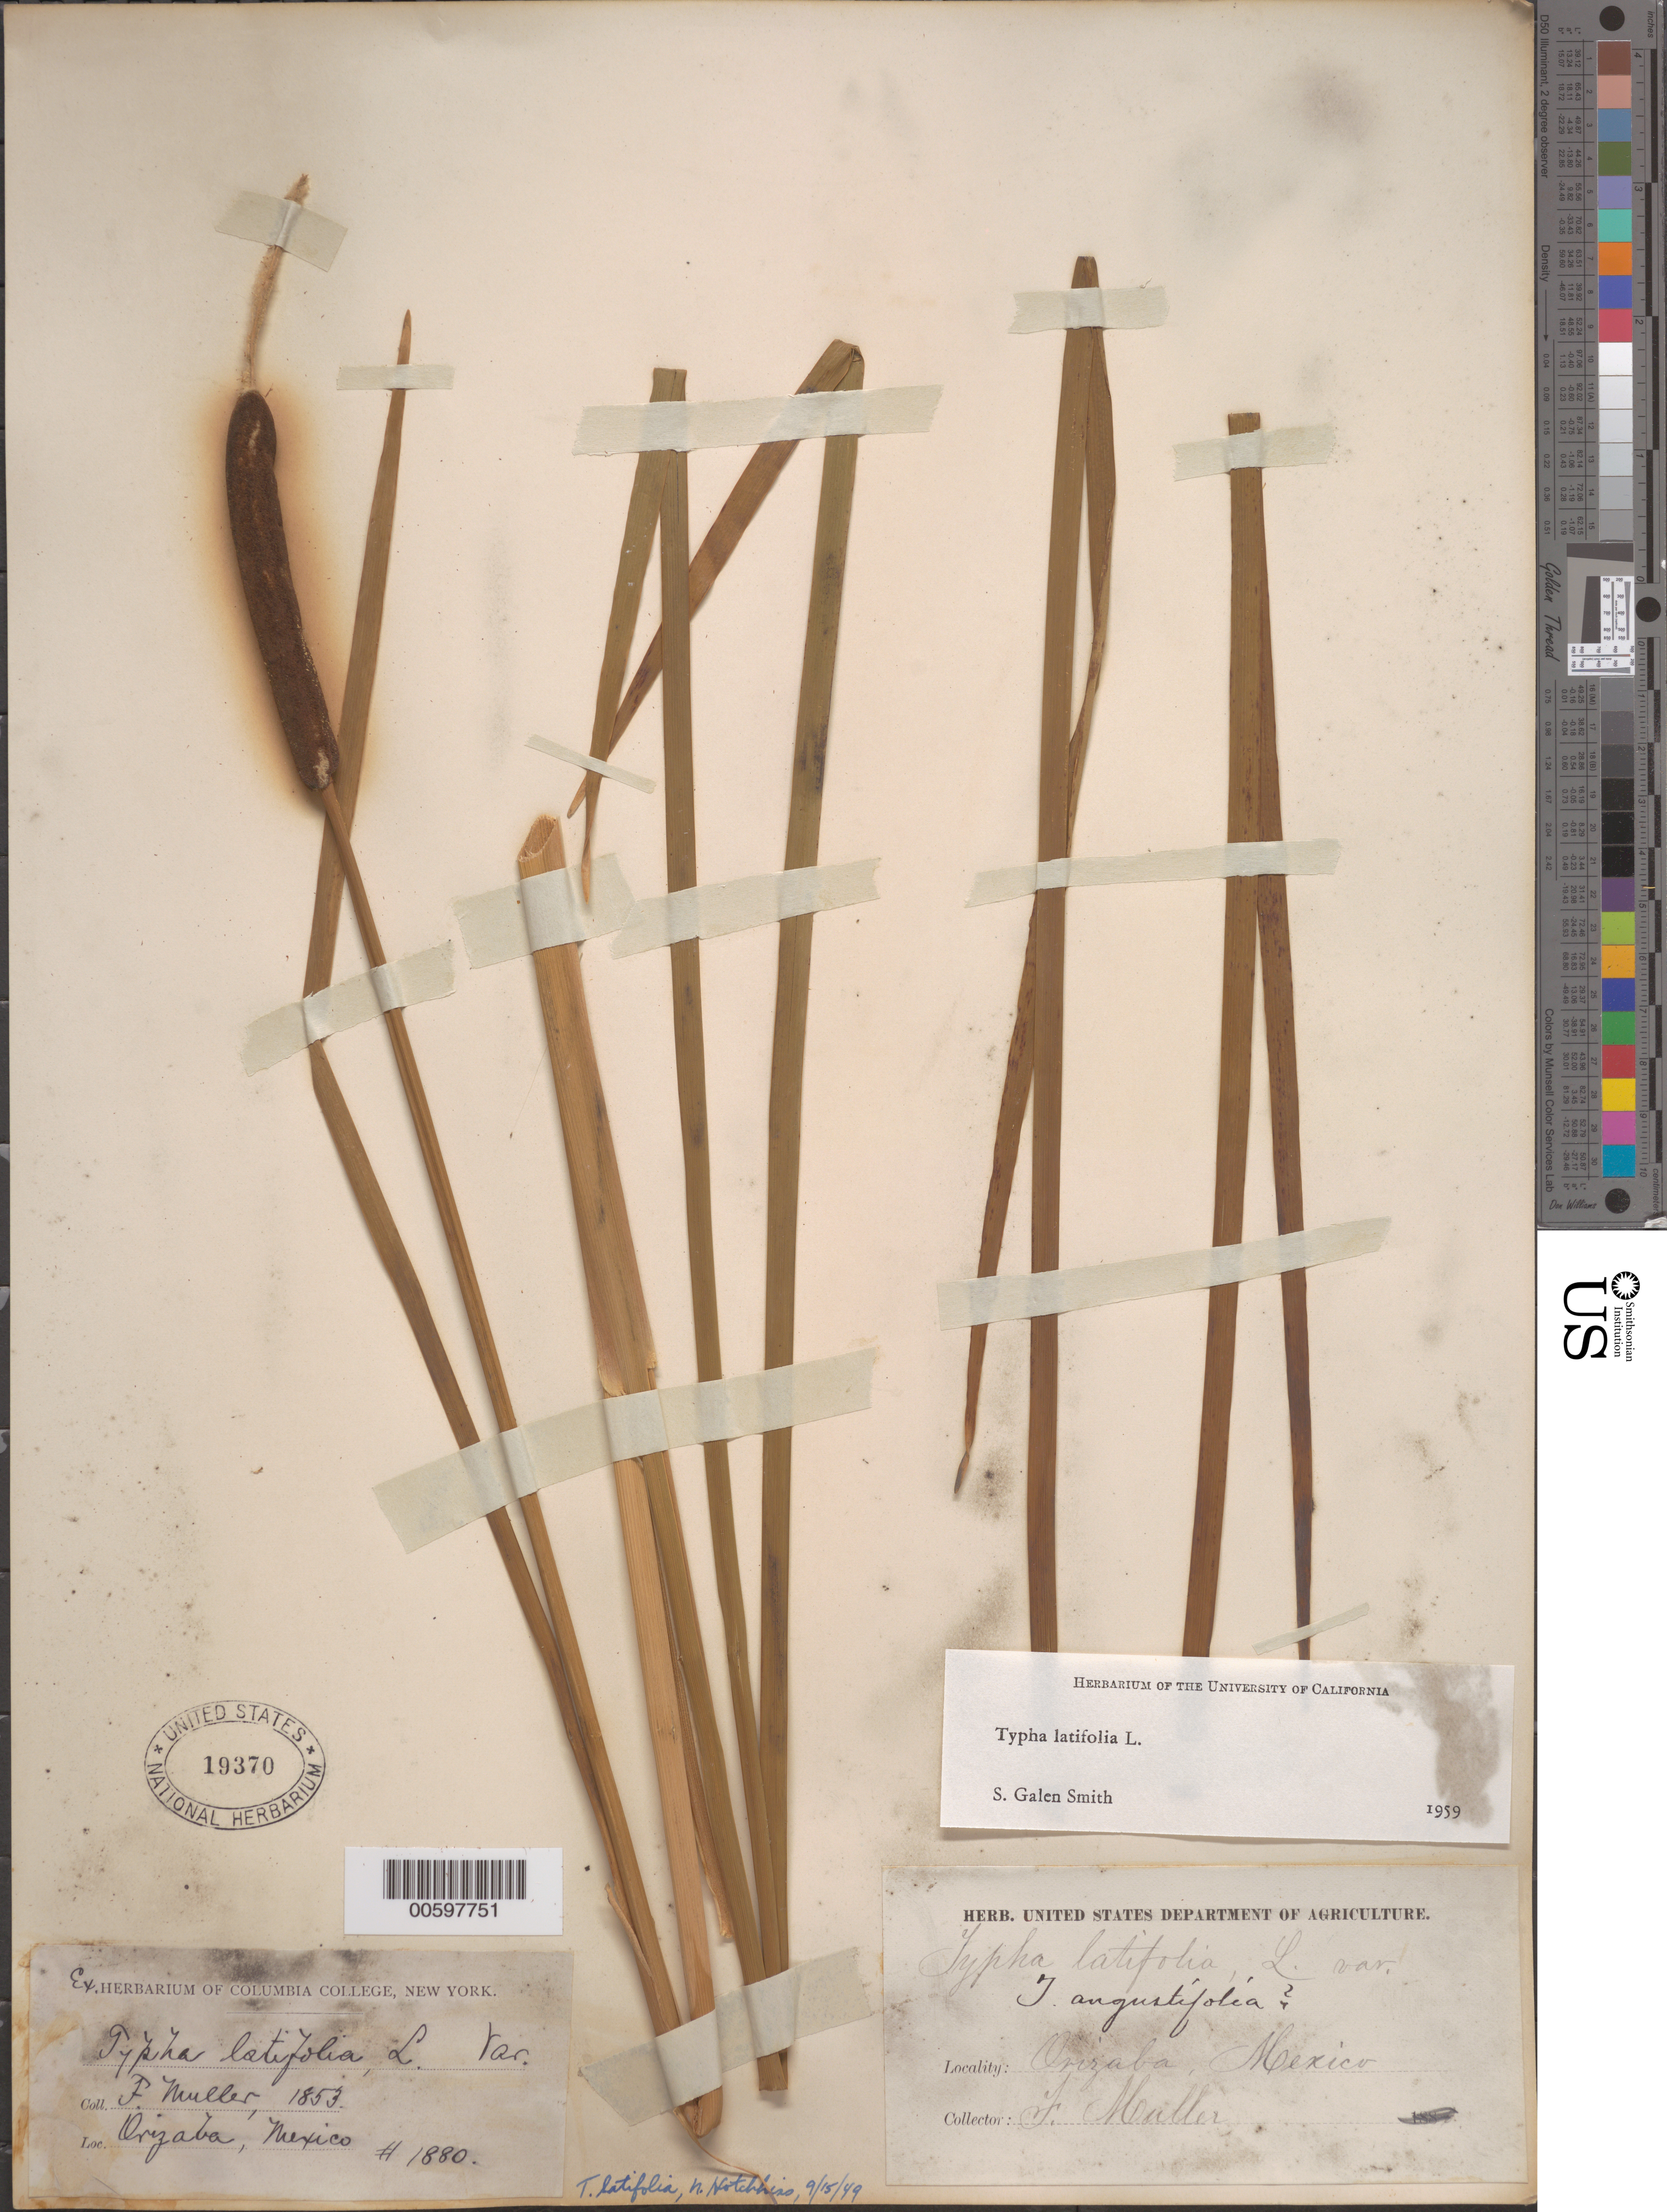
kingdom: Plantae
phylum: Tracheophyta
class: Liliopsida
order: Poales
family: Typhaceae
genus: Typha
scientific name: Typha latifolia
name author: L.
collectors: F. Mueller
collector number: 1880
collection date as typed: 1853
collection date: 1853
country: Mexico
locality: Orizaba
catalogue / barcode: US 19370